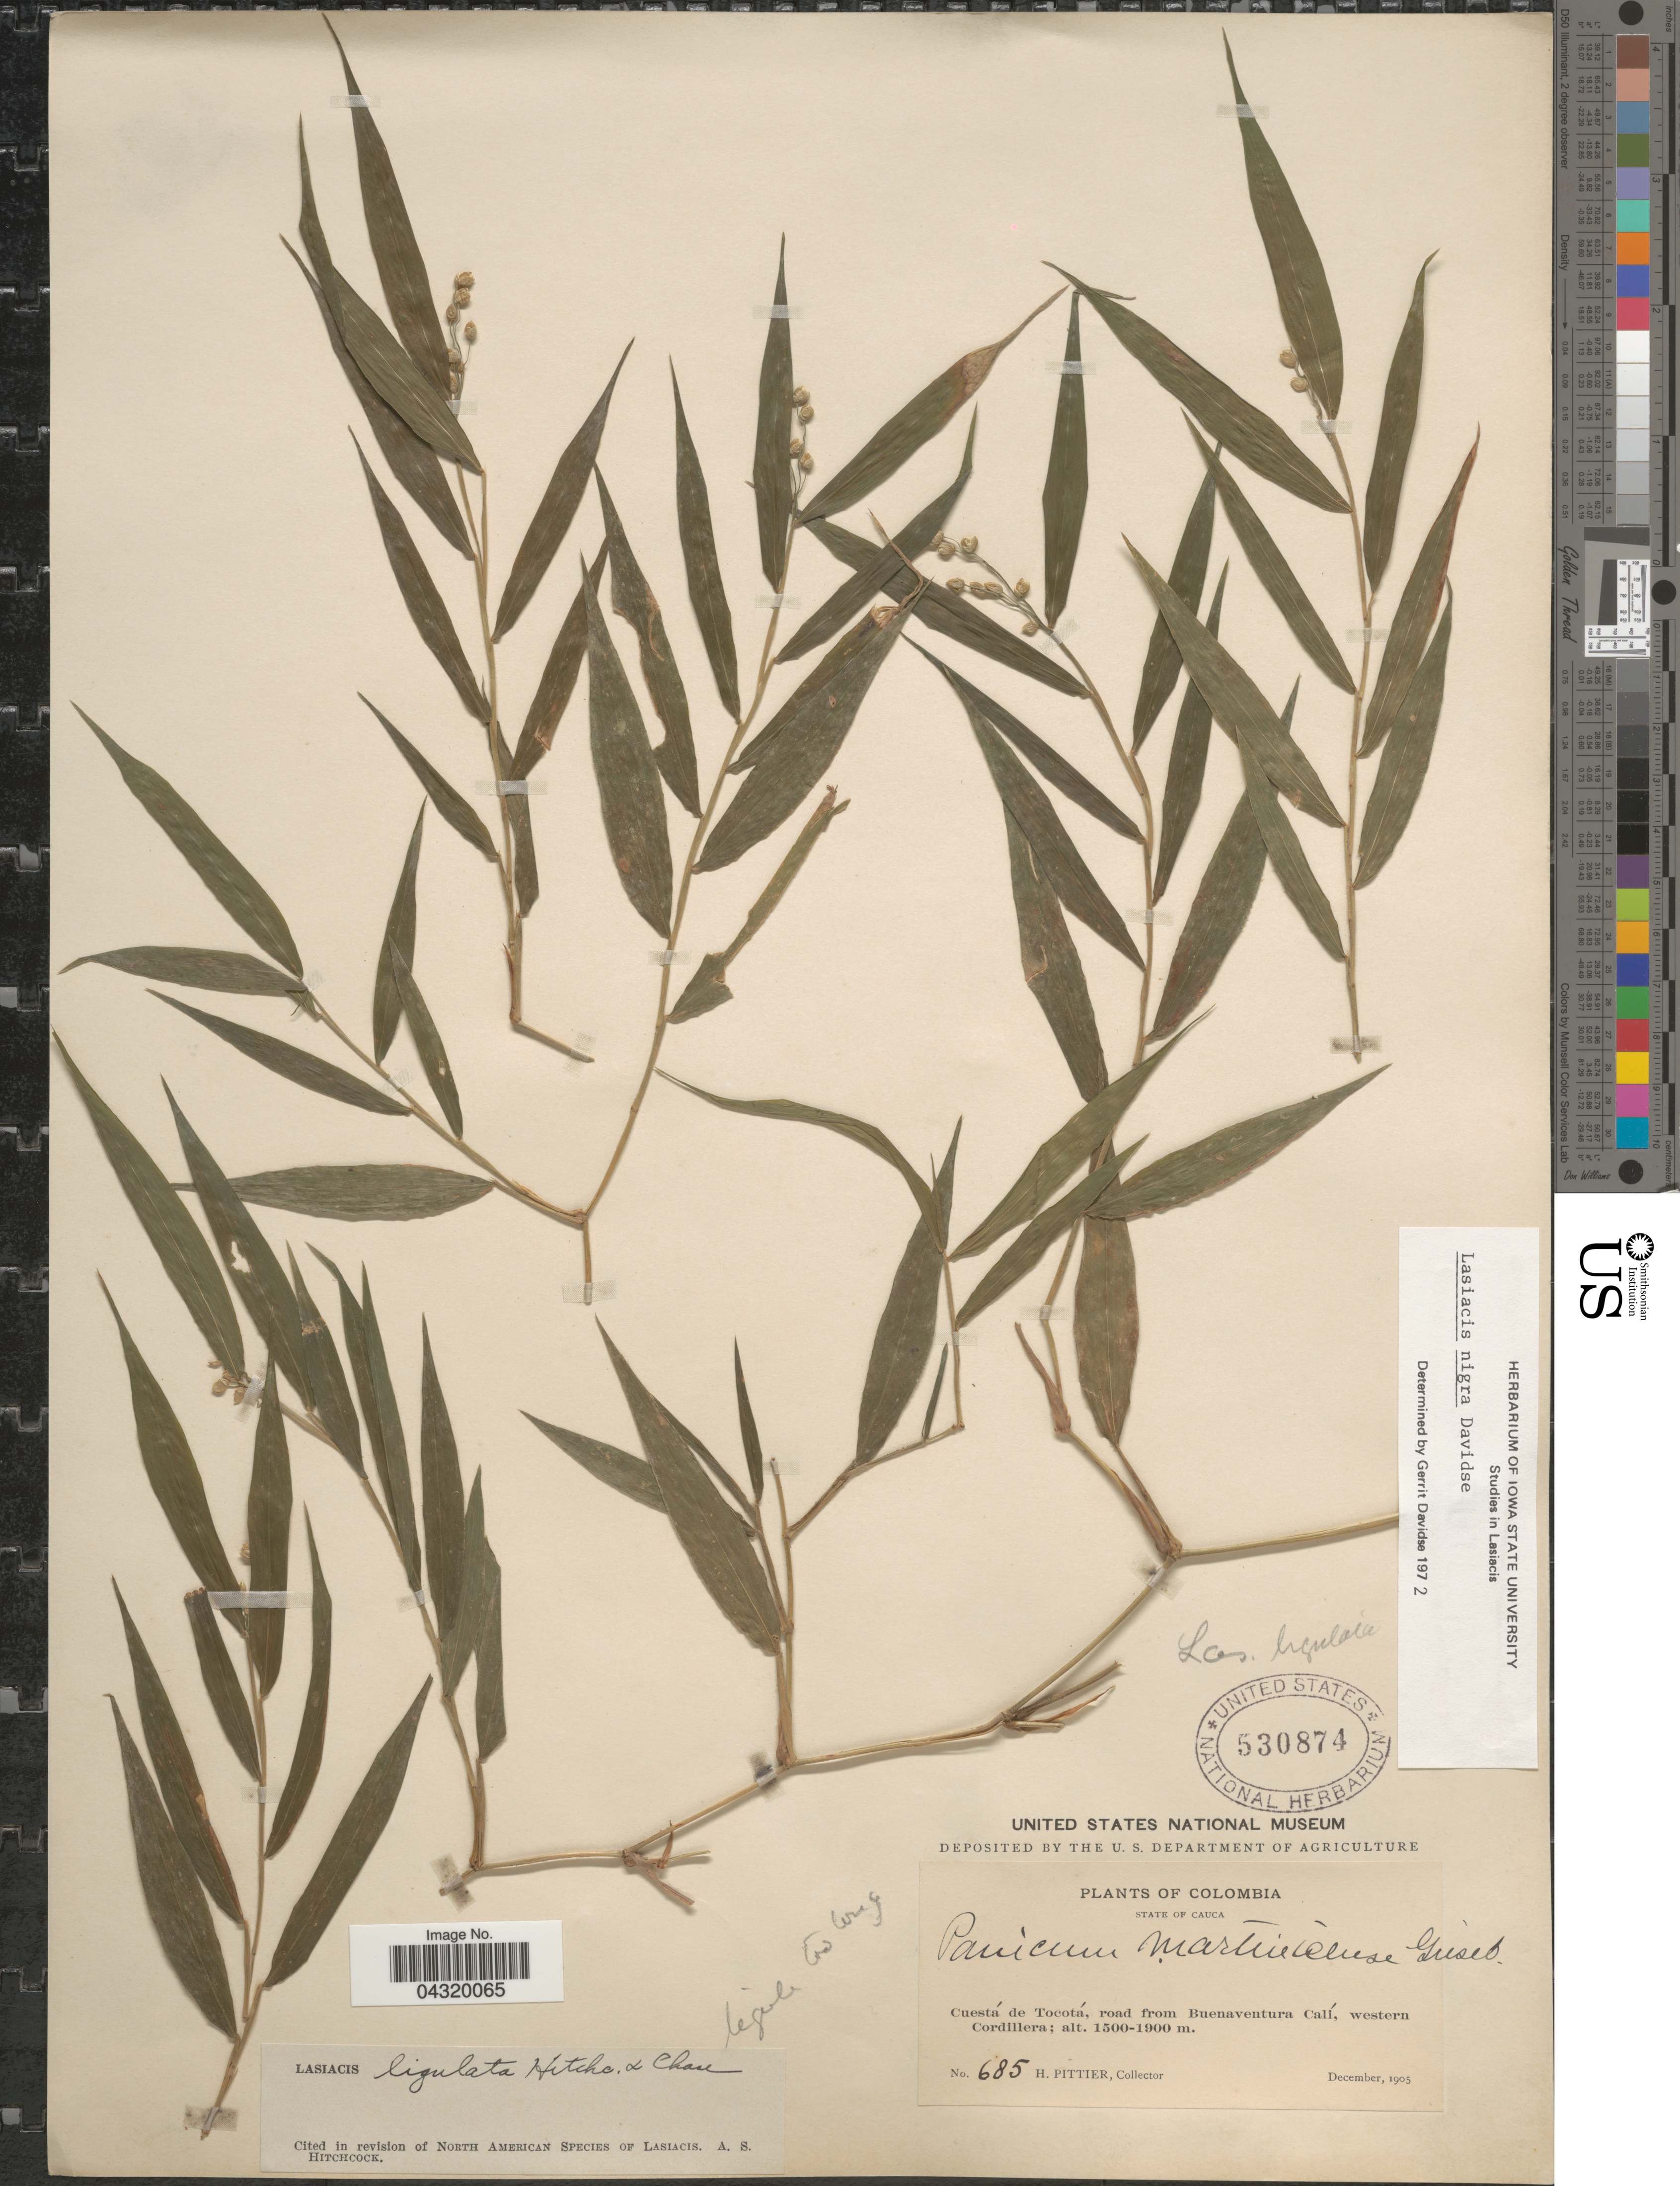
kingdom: Plantae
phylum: Tracheophyta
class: Liliopsida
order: Poales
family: Poaceae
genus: Lasiacis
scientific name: Lasiacis nigra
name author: Davidse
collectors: H. F. Pittier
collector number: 685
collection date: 1905-12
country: Colombia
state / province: Cauca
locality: Cuestá de Tocotá, road from Buenaventura Calí, western Cordillera.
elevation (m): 1500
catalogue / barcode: US 530874